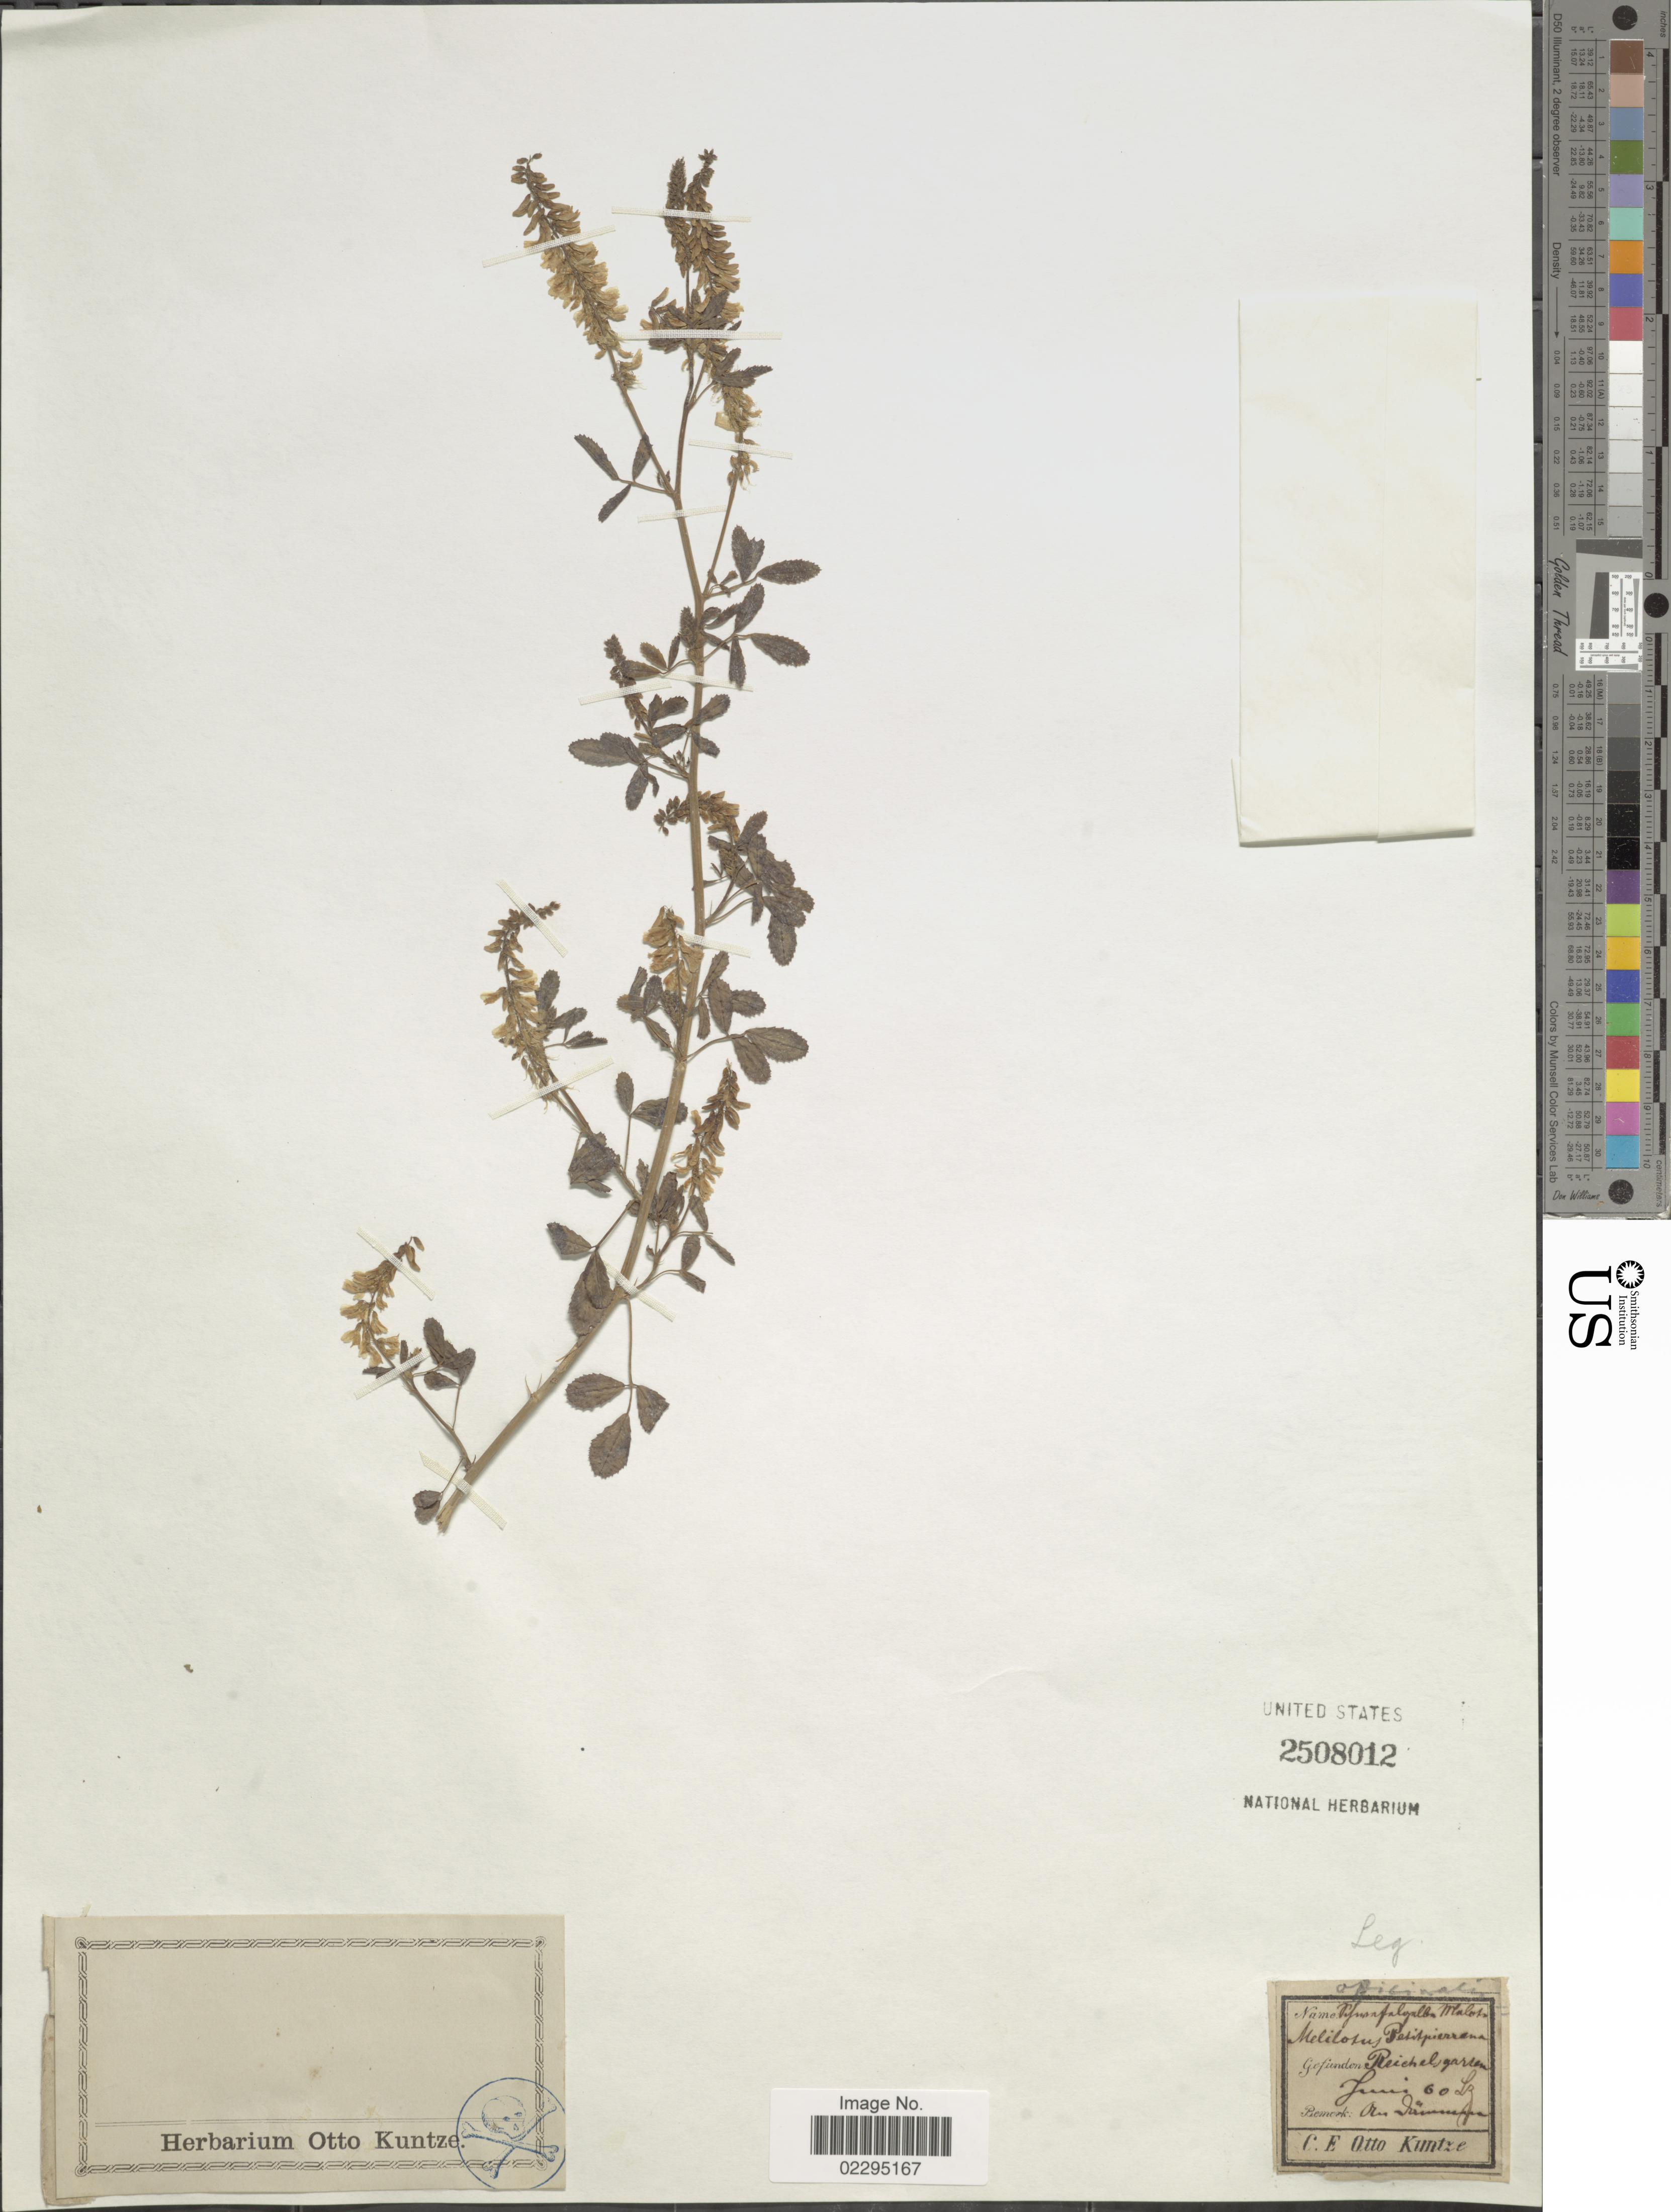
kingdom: Plantae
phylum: Tracheophyta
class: Magnoliopsida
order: Fabales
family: Fabaceae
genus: Melilotus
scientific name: Melilotus officinalis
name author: (L.) Lam.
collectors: Reichel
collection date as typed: Transcribed d/m/y: /6/60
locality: Garden[interpreted], An [illegible text].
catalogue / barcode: US 2508012